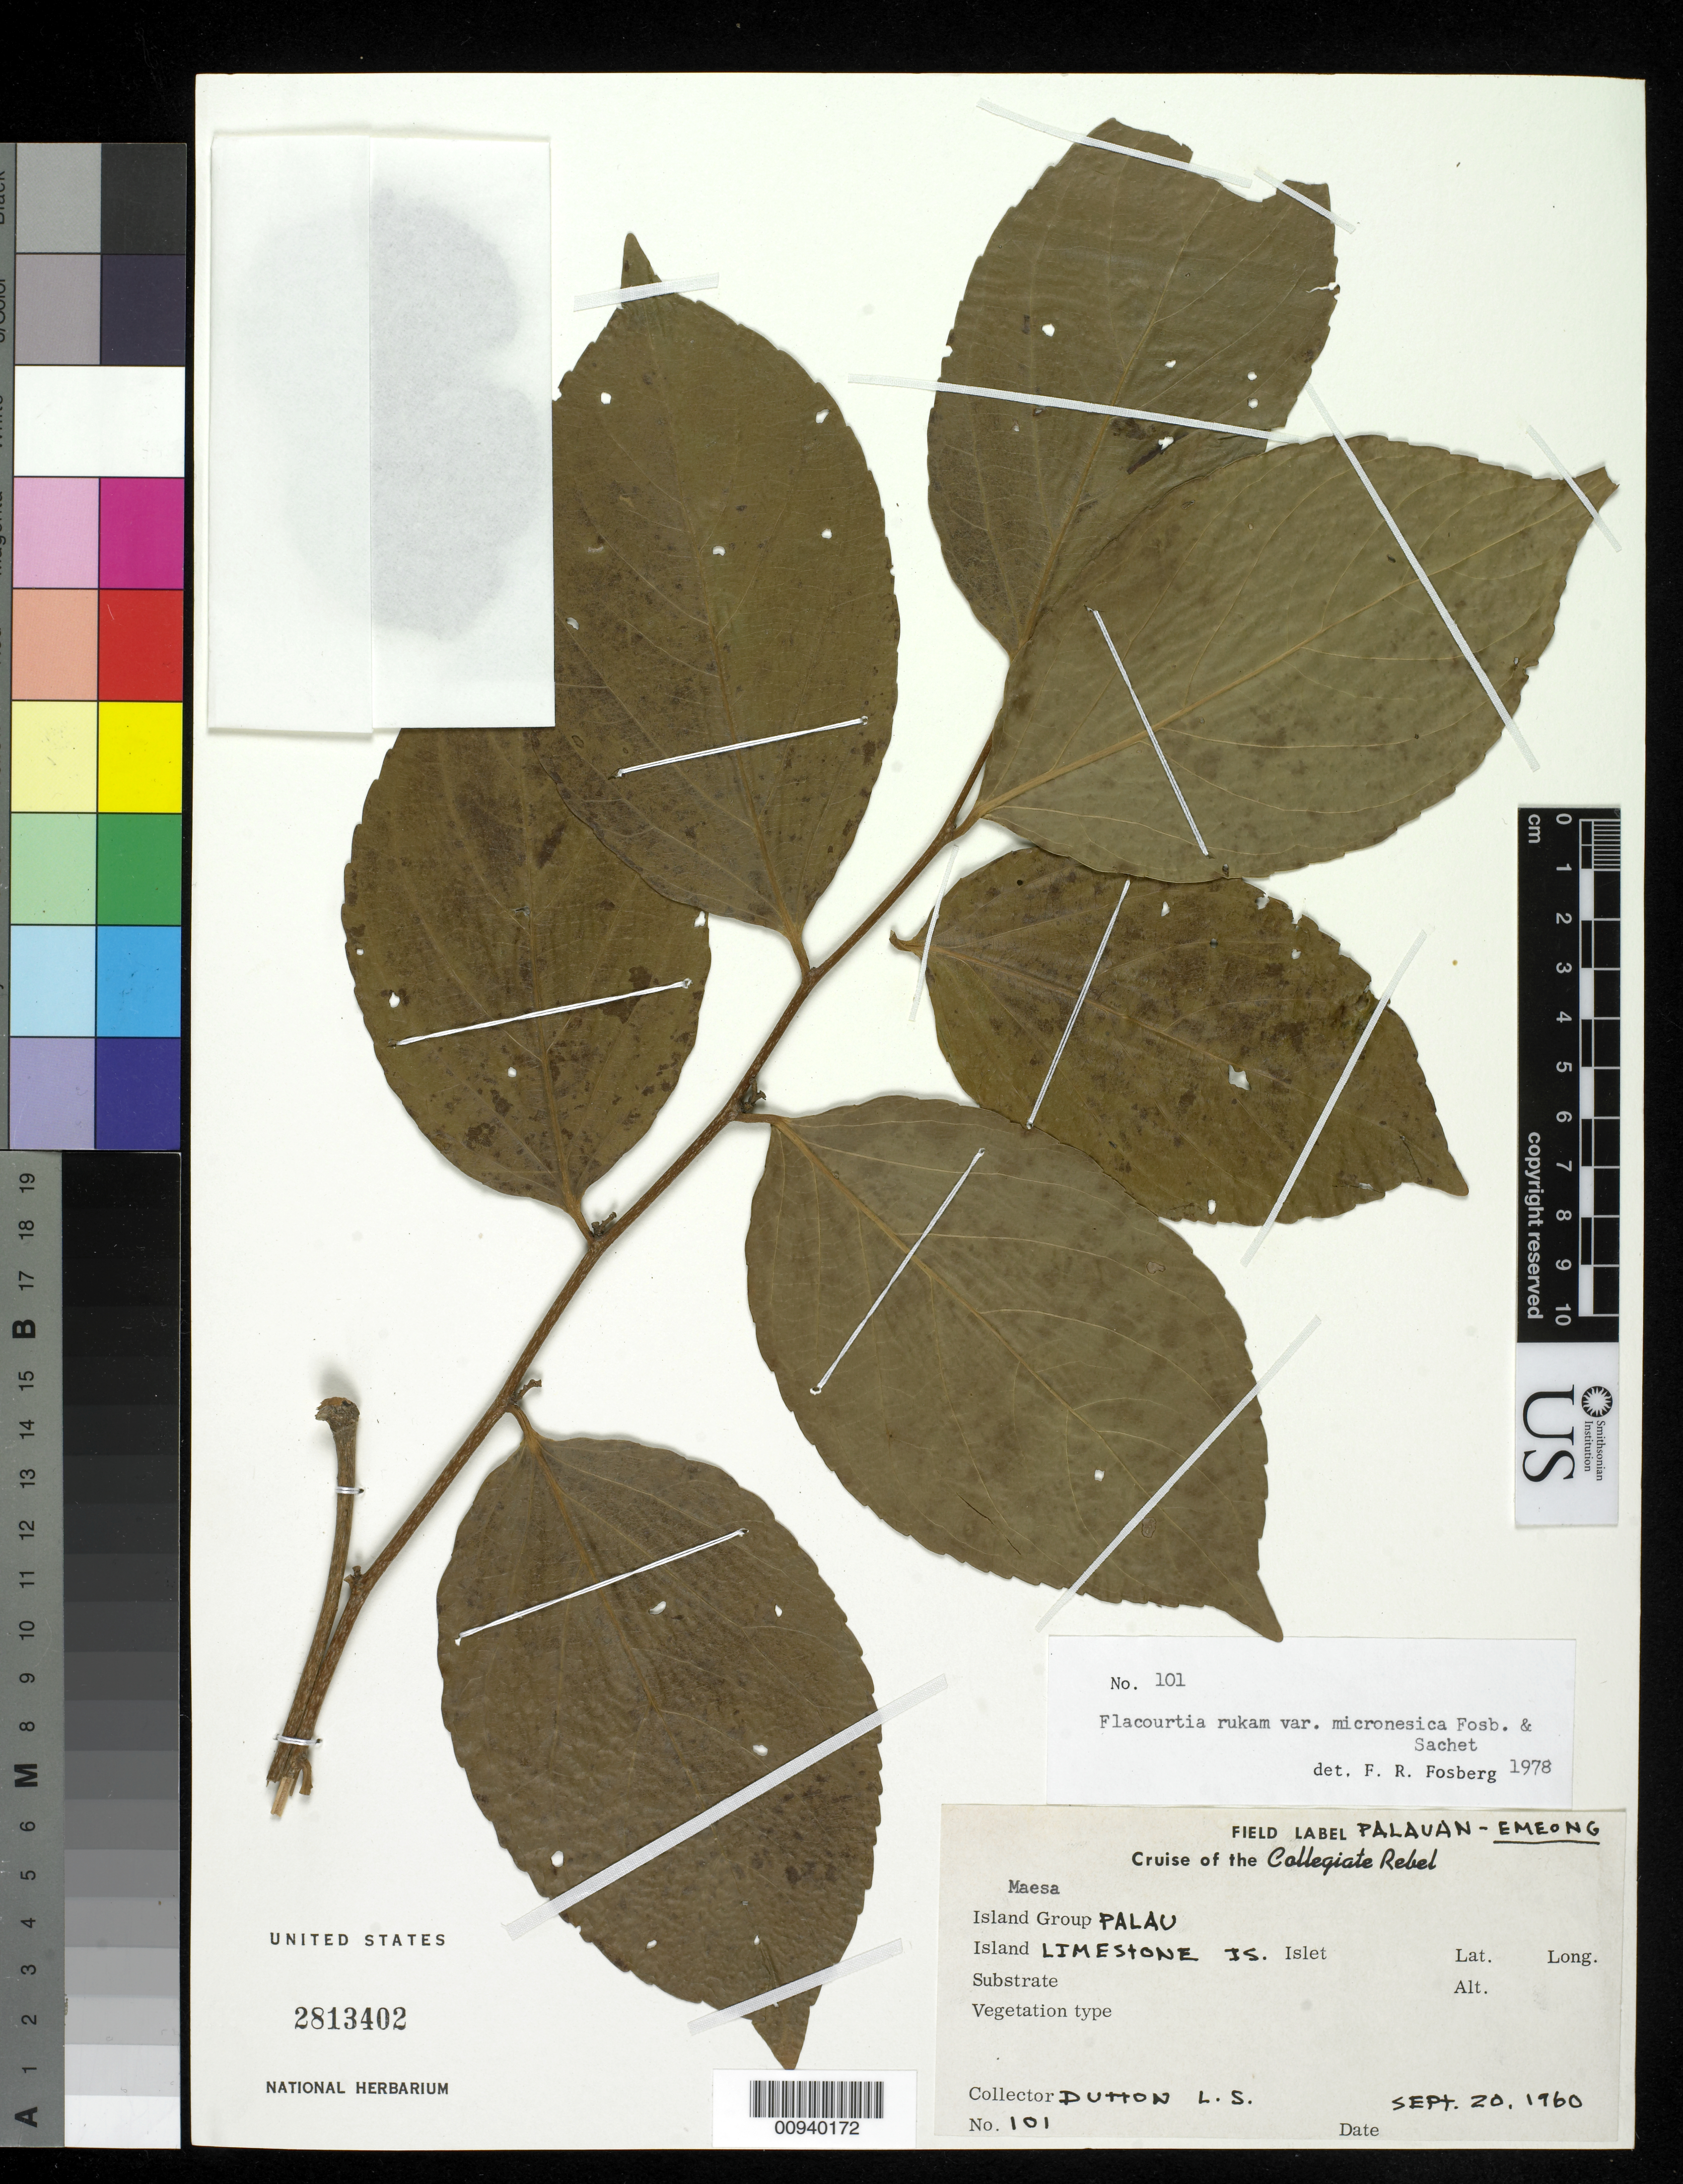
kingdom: Plantae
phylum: Tracheophyta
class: Magnoliopsida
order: Malpighiales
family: Salicaceae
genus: Flacourtia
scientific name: Flacourtia inermis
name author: Roxb.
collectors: L. Dutton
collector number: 101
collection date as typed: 21 Sep 1960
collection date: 1960-09-21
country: Palau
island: Chelbacheb [Rock] Islands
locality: Maesa, Limestone Is. [= Chelbacheb [Rock] Islands]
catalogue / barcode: US 2813402